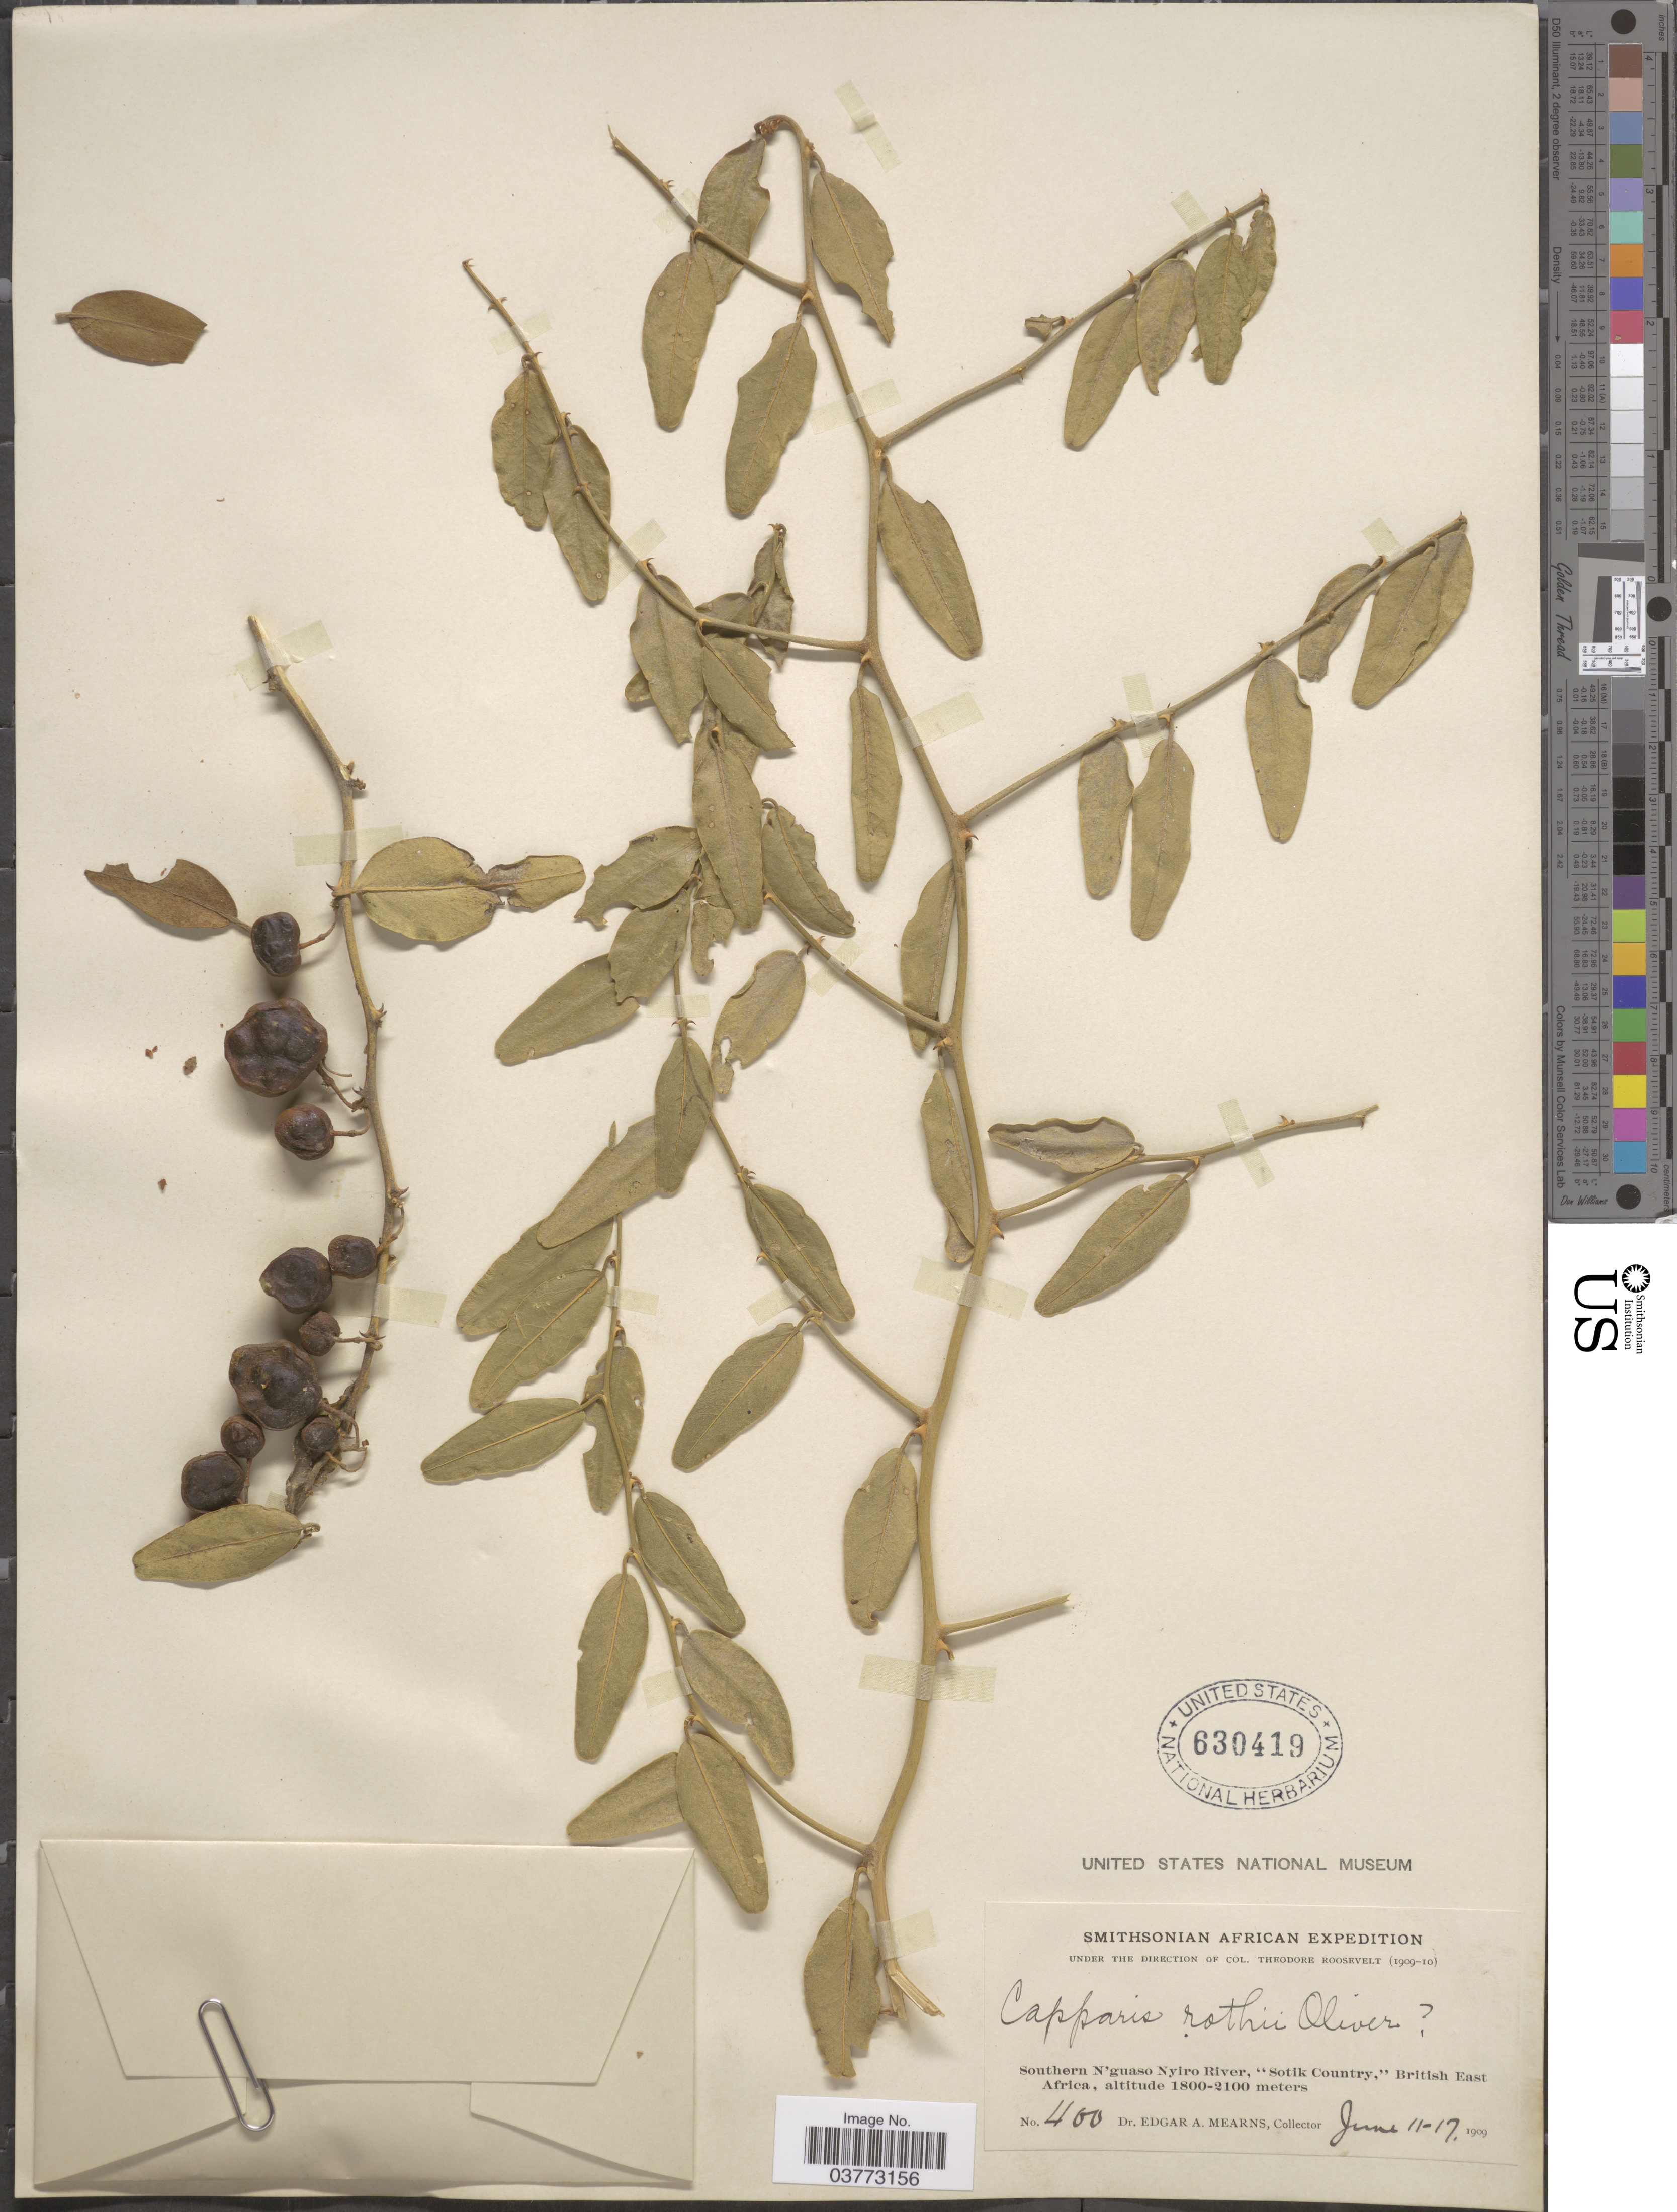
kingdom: Plantae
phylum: Tracheophyta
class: Magnoliopsida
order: Brassicales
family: Capparaceae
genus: Capparis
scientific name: Capparis rothii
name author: Oliv.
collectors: E. A. Mearns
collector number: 400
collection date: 1909-06-11/1909-06-17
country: Kenya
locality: Southern N'guaso Nyiro River, "Sotik Country," British East Africa.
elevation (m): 1800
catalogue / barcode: US 630419